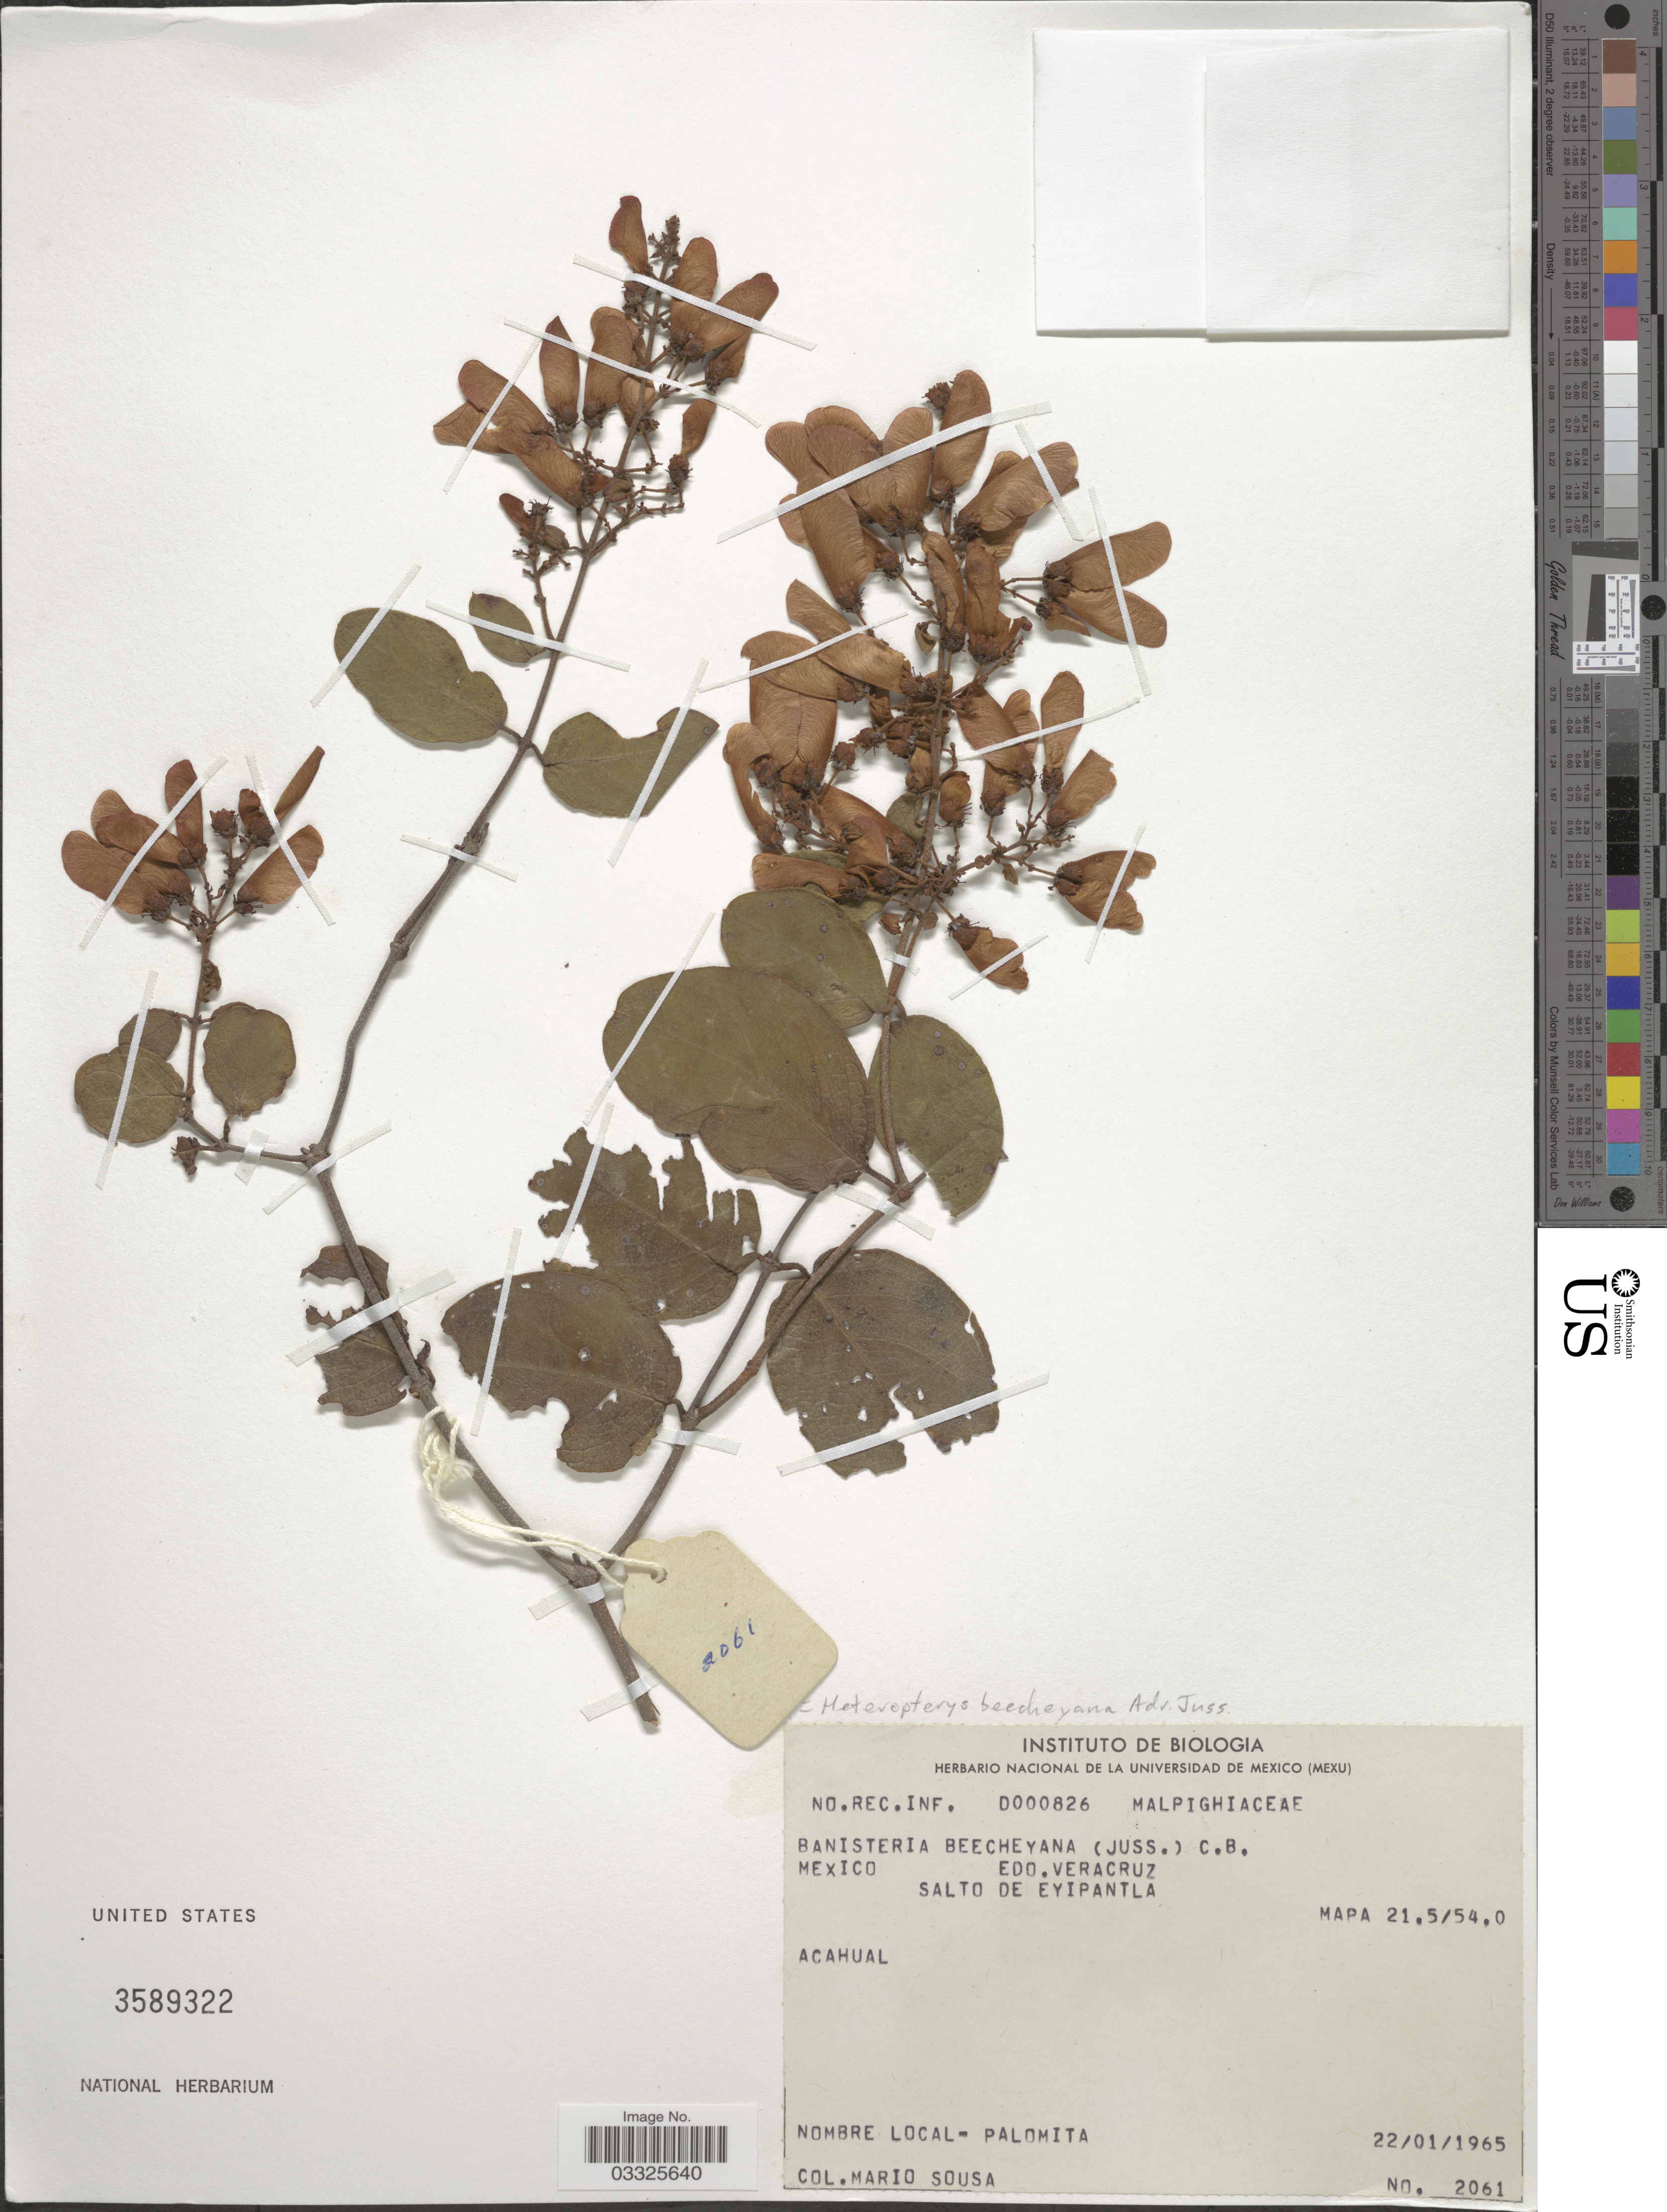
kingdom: Plantae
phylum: Tracheophyta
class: Magnoliopsida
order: Malpighiales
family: Malpighiaceae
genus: Heteropterys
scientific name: Heteropterys brachiata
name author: (L.) DC.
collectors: M. Sousa S.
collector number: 2061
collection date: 1965-01-22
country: Mexico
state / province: Veracruz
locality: Edo. Veracruz. Salto de Eyipantla. Mapa 21.5/54.0.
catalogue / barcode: US 3589322